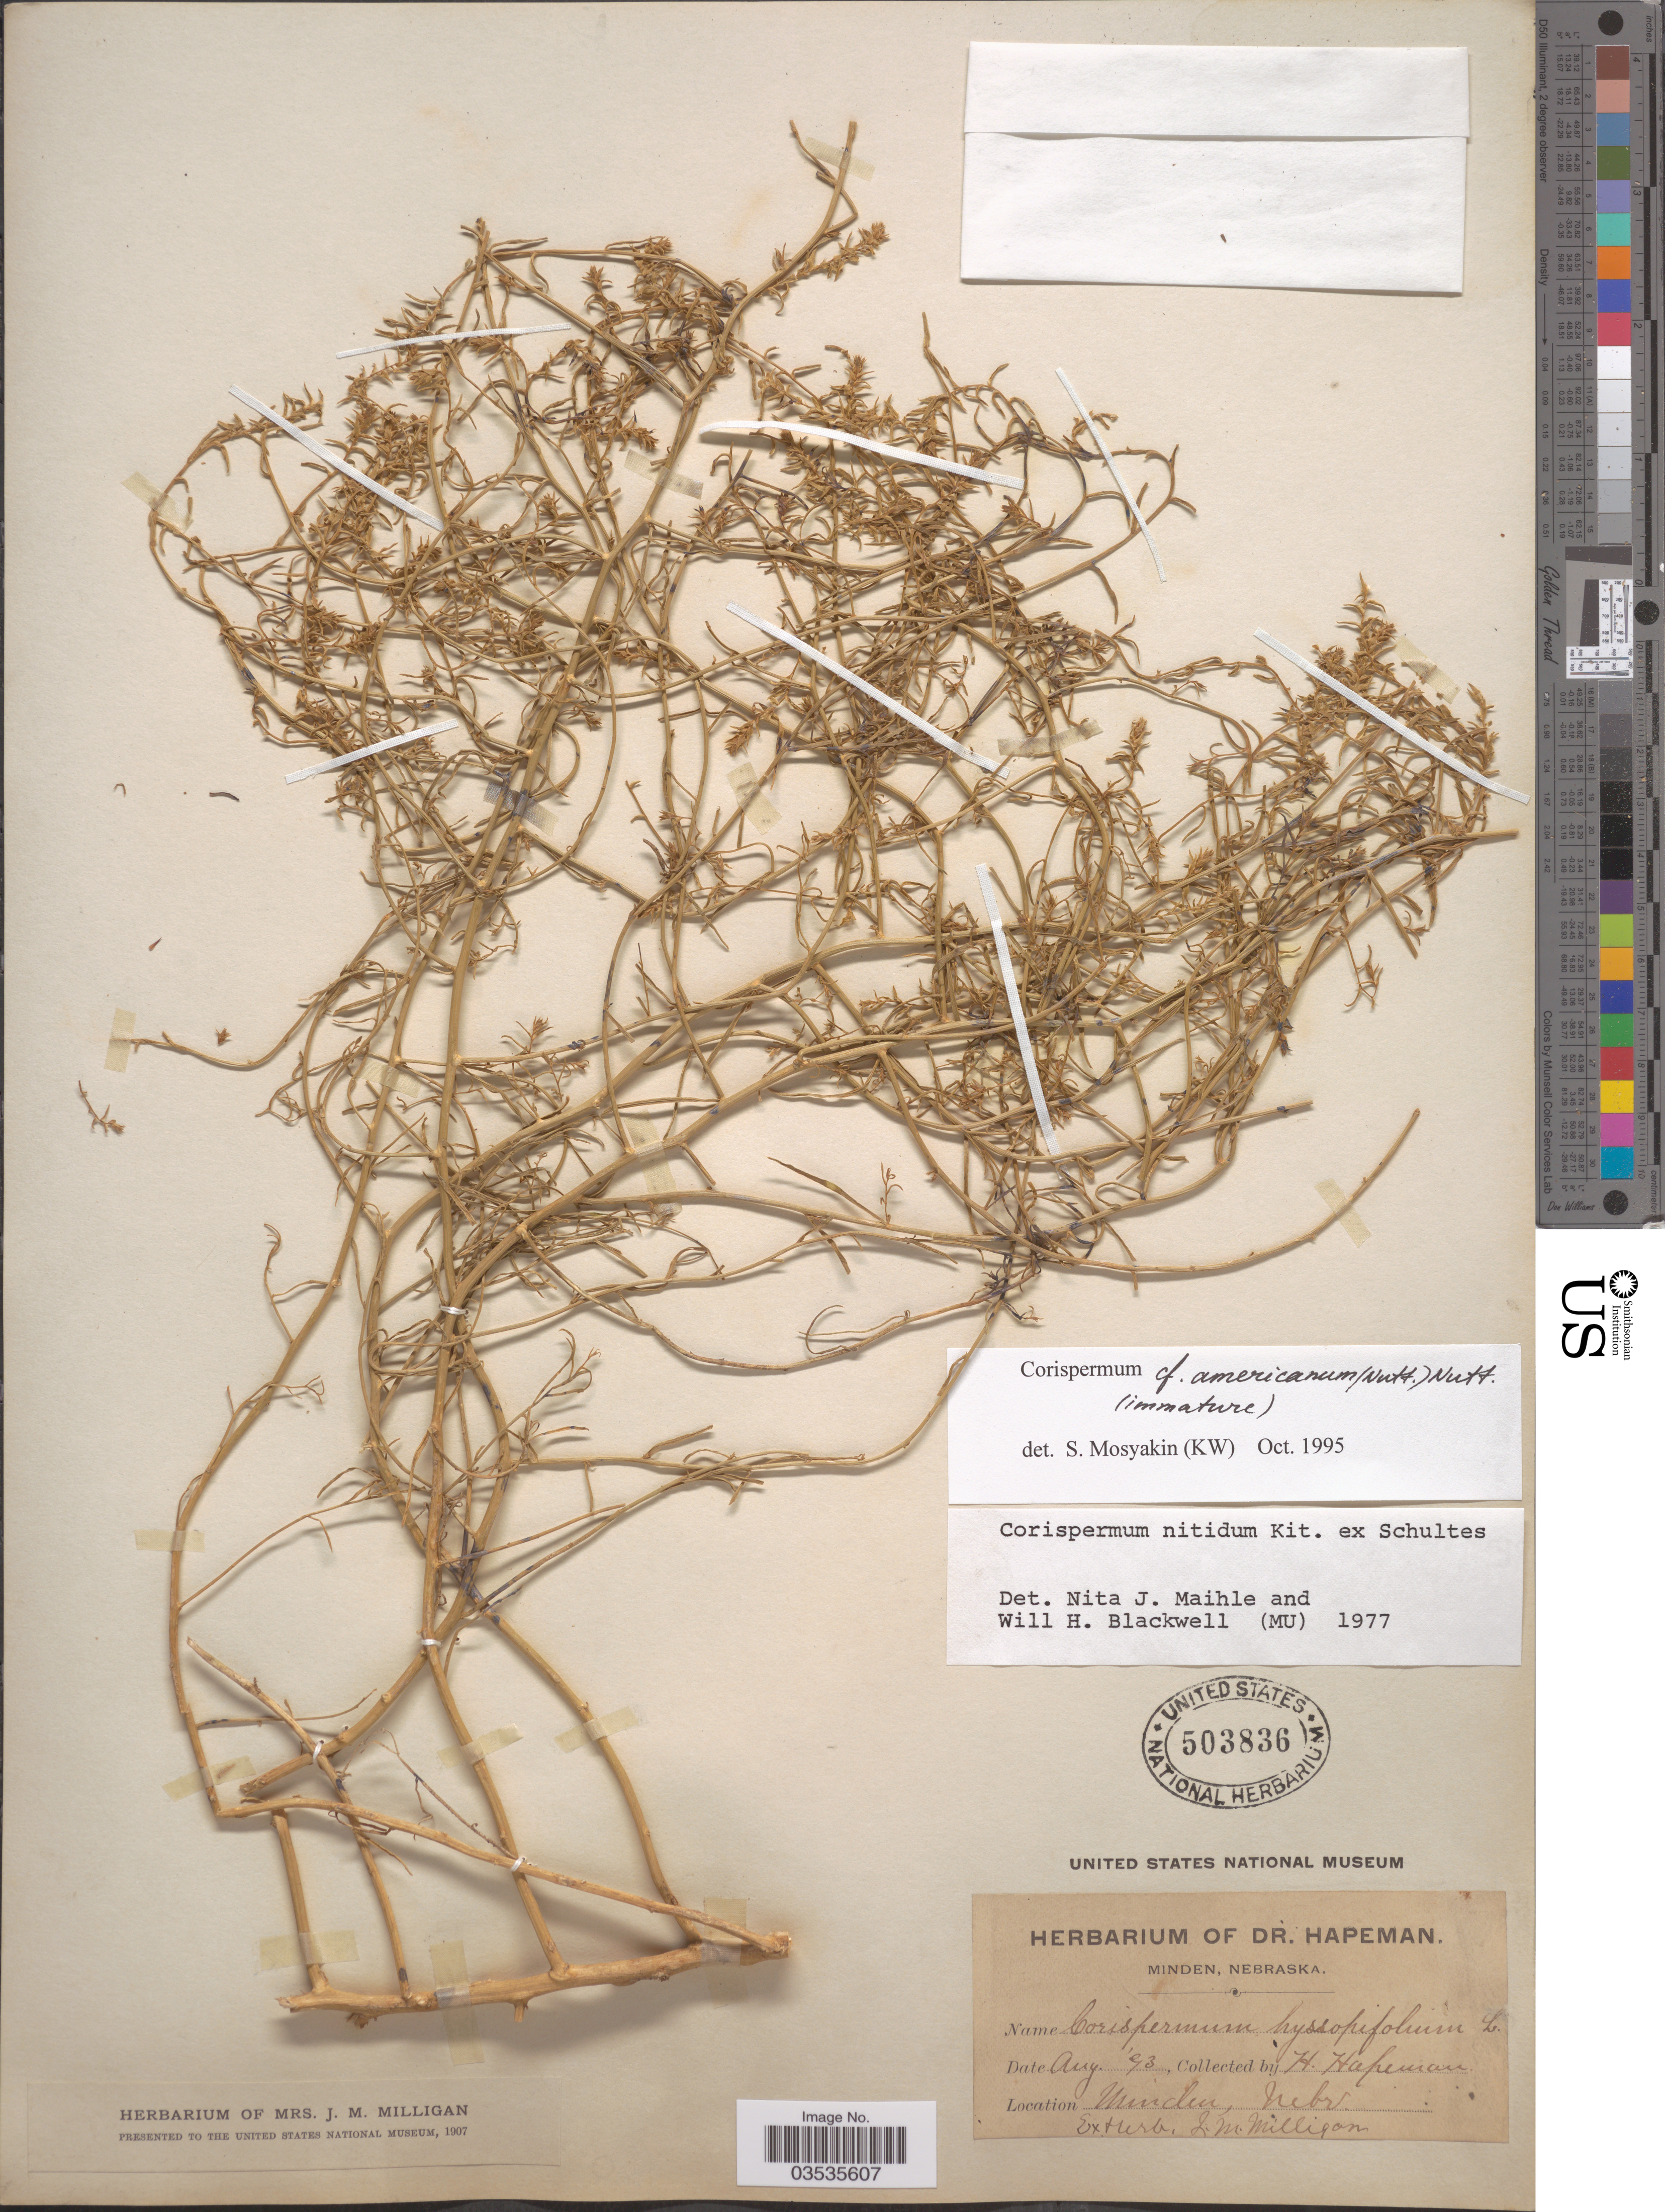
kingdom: Plantae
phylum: Tracheophyta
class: Magnoliopsida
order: Caryophyllales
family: Amaranthaceae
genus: Corispermum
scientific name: Corispermum americanum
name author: (Nutt.) Nutt.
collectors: H. Hapeman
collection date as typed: Transcribed d/m/y: /8/93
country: United States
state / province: Nebraska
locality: Minden.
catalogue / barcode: US 503836